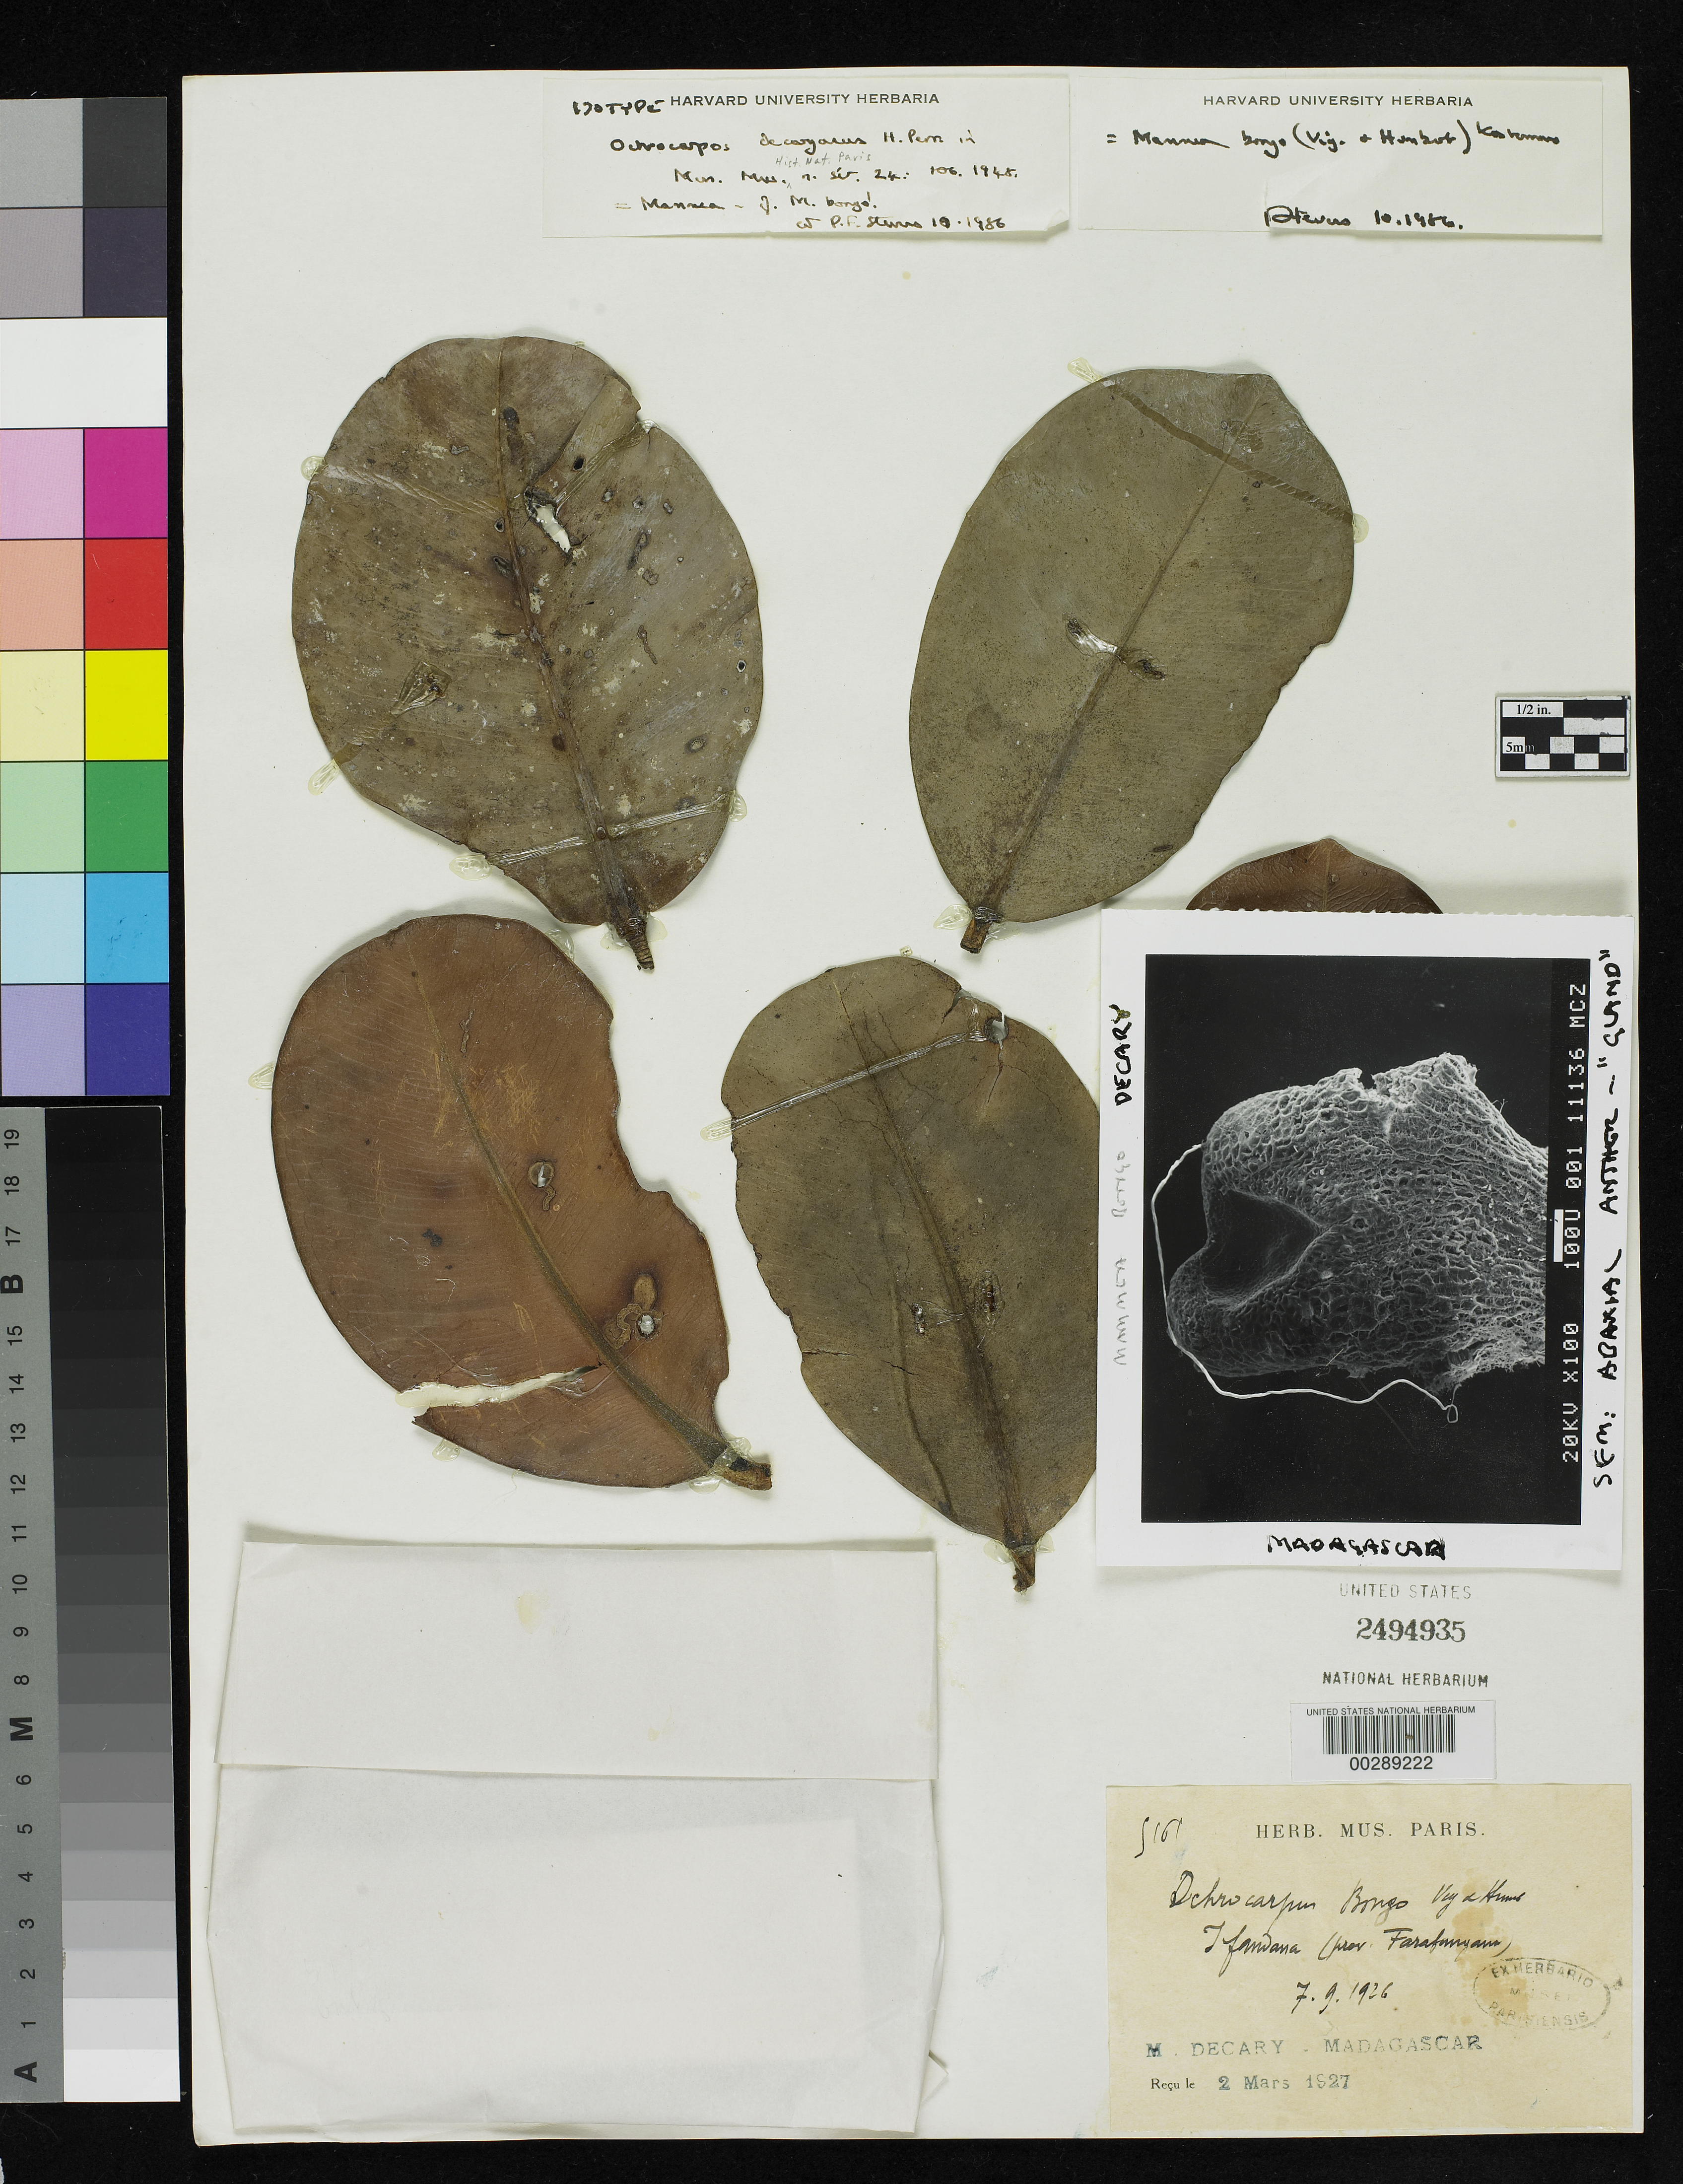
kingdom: Plantae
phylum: Tracheophyta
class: Magnoliopsida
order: Malpighiales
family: Clusiaceae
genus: Ochrocarpos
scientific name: Ochrocarpos decaryanus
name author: H. Perrier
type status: Isotype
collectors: R. Decary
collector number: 5161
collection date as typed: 02 Mar 1927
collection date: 1927-03-02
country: Madagascar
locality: Tfamana, Fianarantsoa.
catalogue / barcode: US 2494935